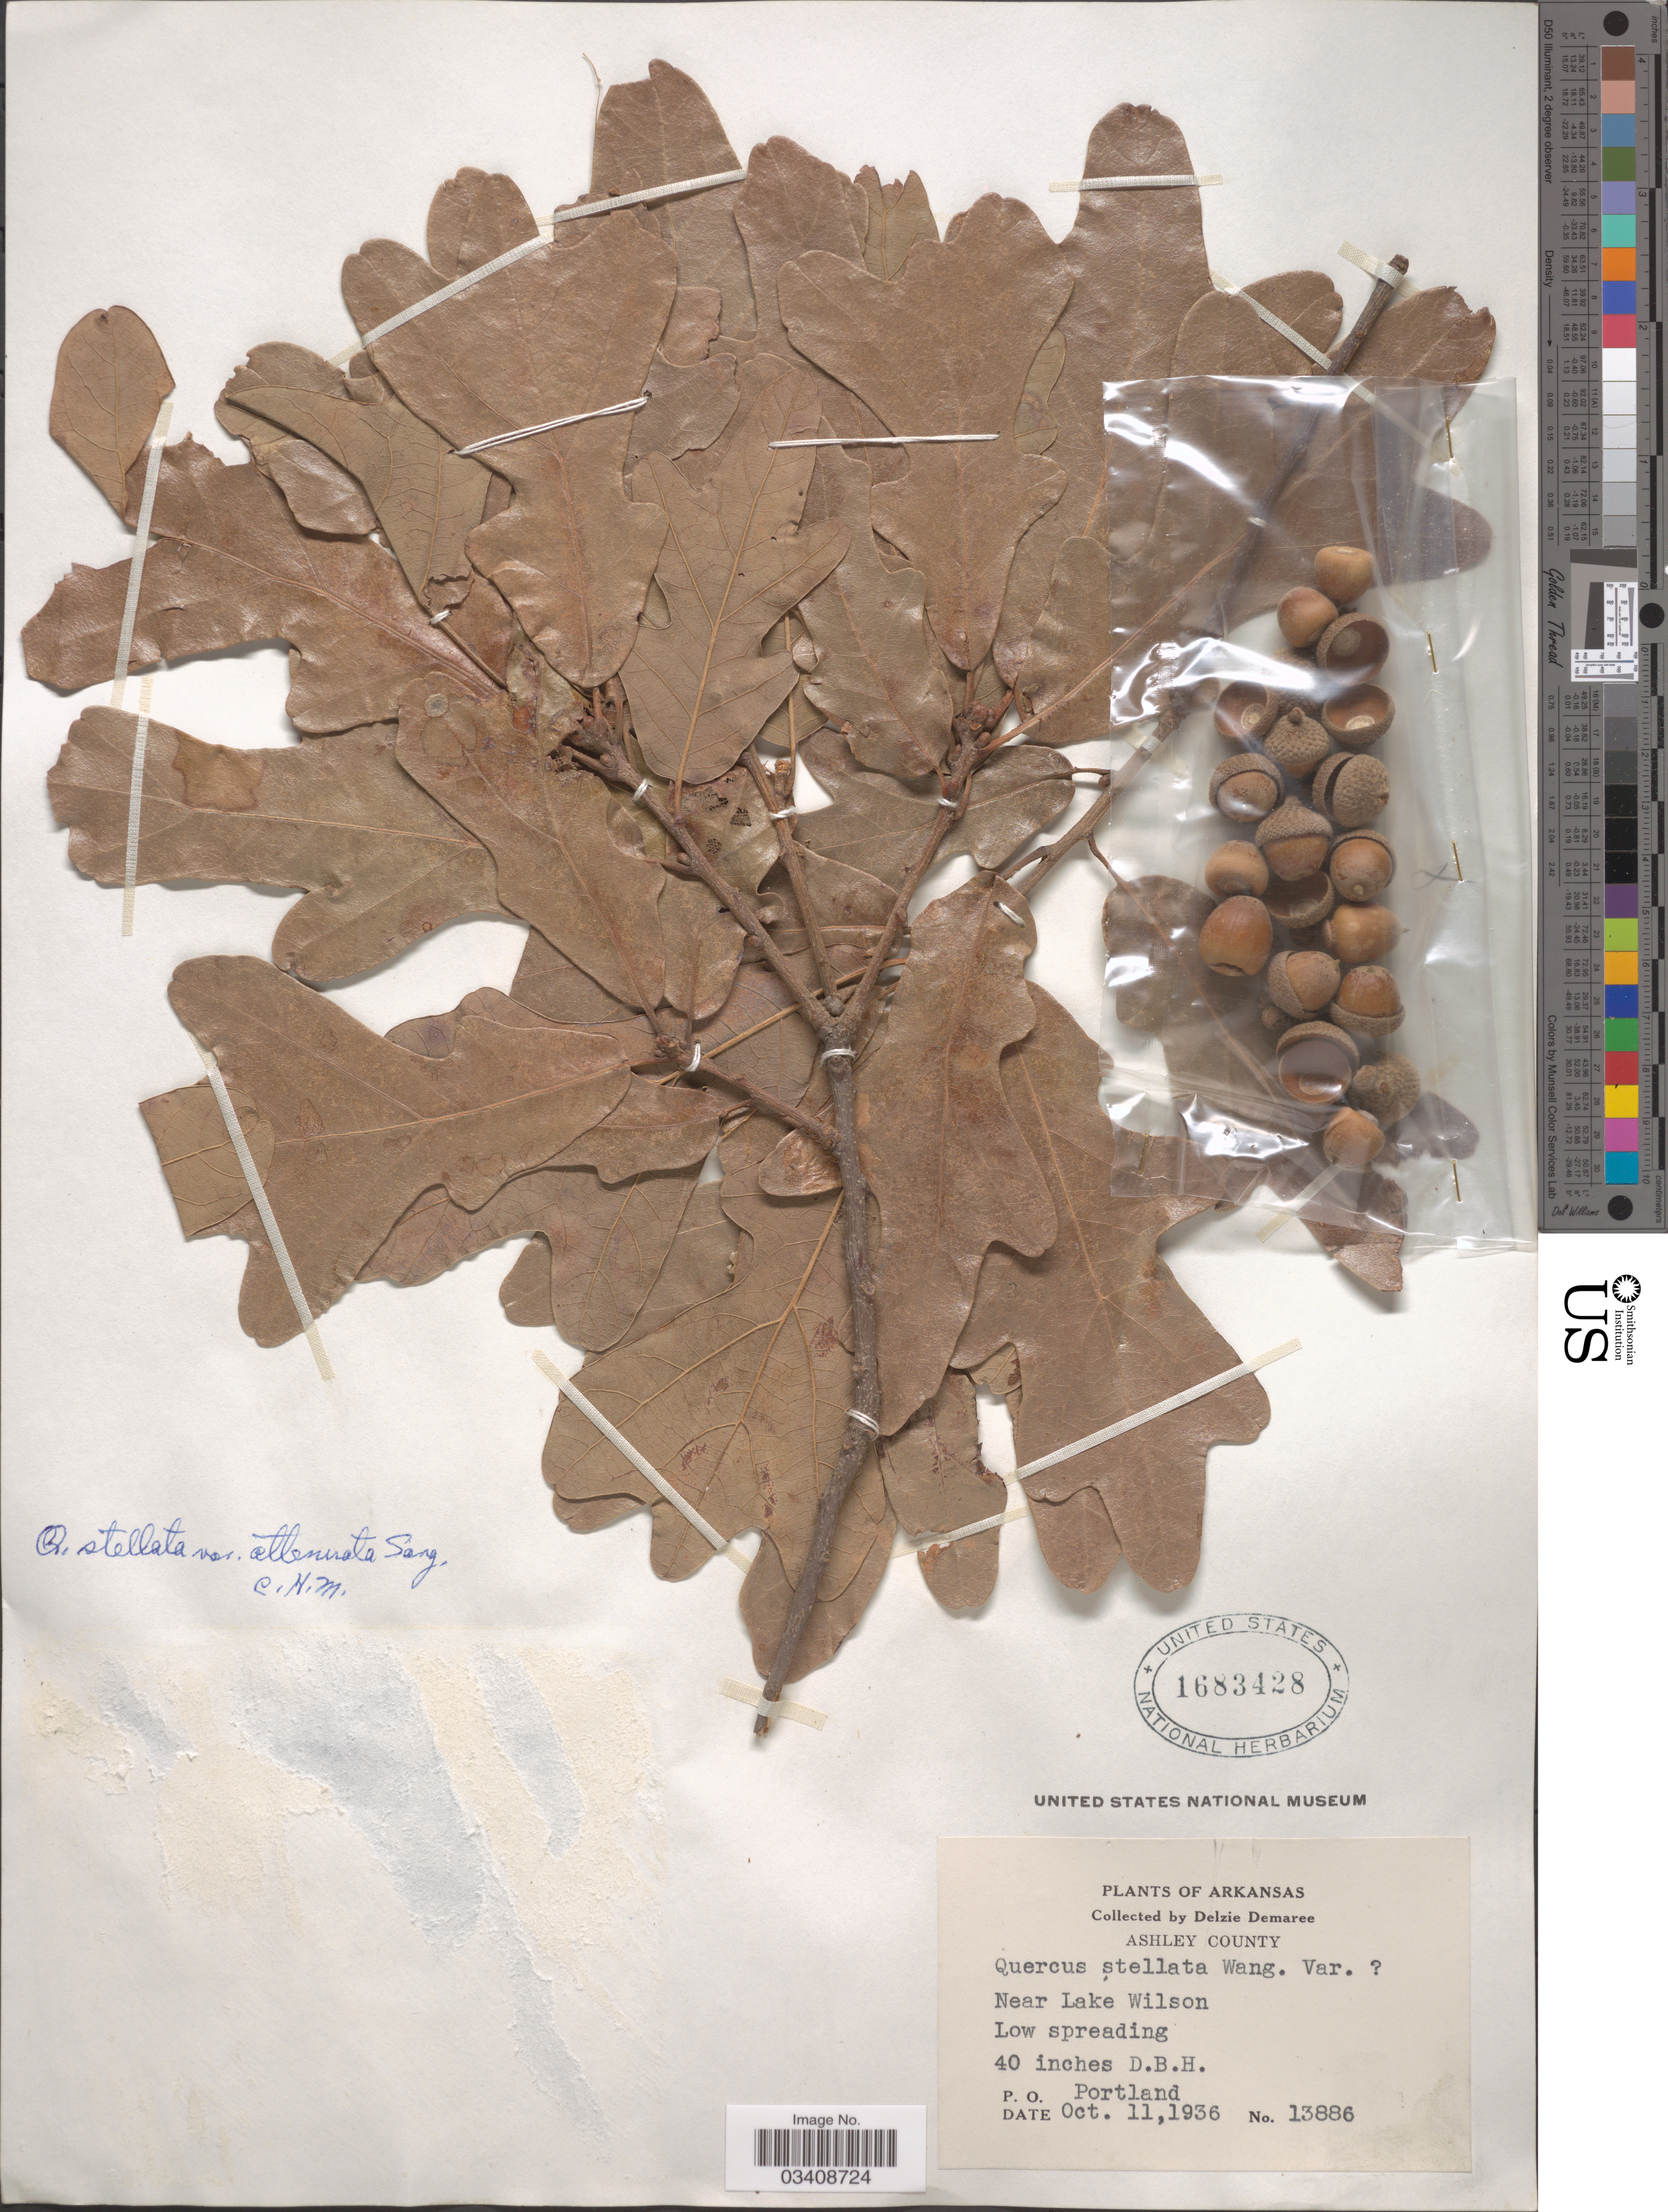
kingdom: Plantae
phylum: Tracheophyta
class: Magnoliopsida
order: Fagales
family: Fagaceae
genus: Quercus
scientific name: Quercus stellata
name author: Wangenh.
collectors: D. Demaree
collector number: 13886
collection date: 1936-10-11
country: United States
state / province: Arkansas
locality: Ashley County. Near Lake Wilson.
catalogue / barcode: US 1683428